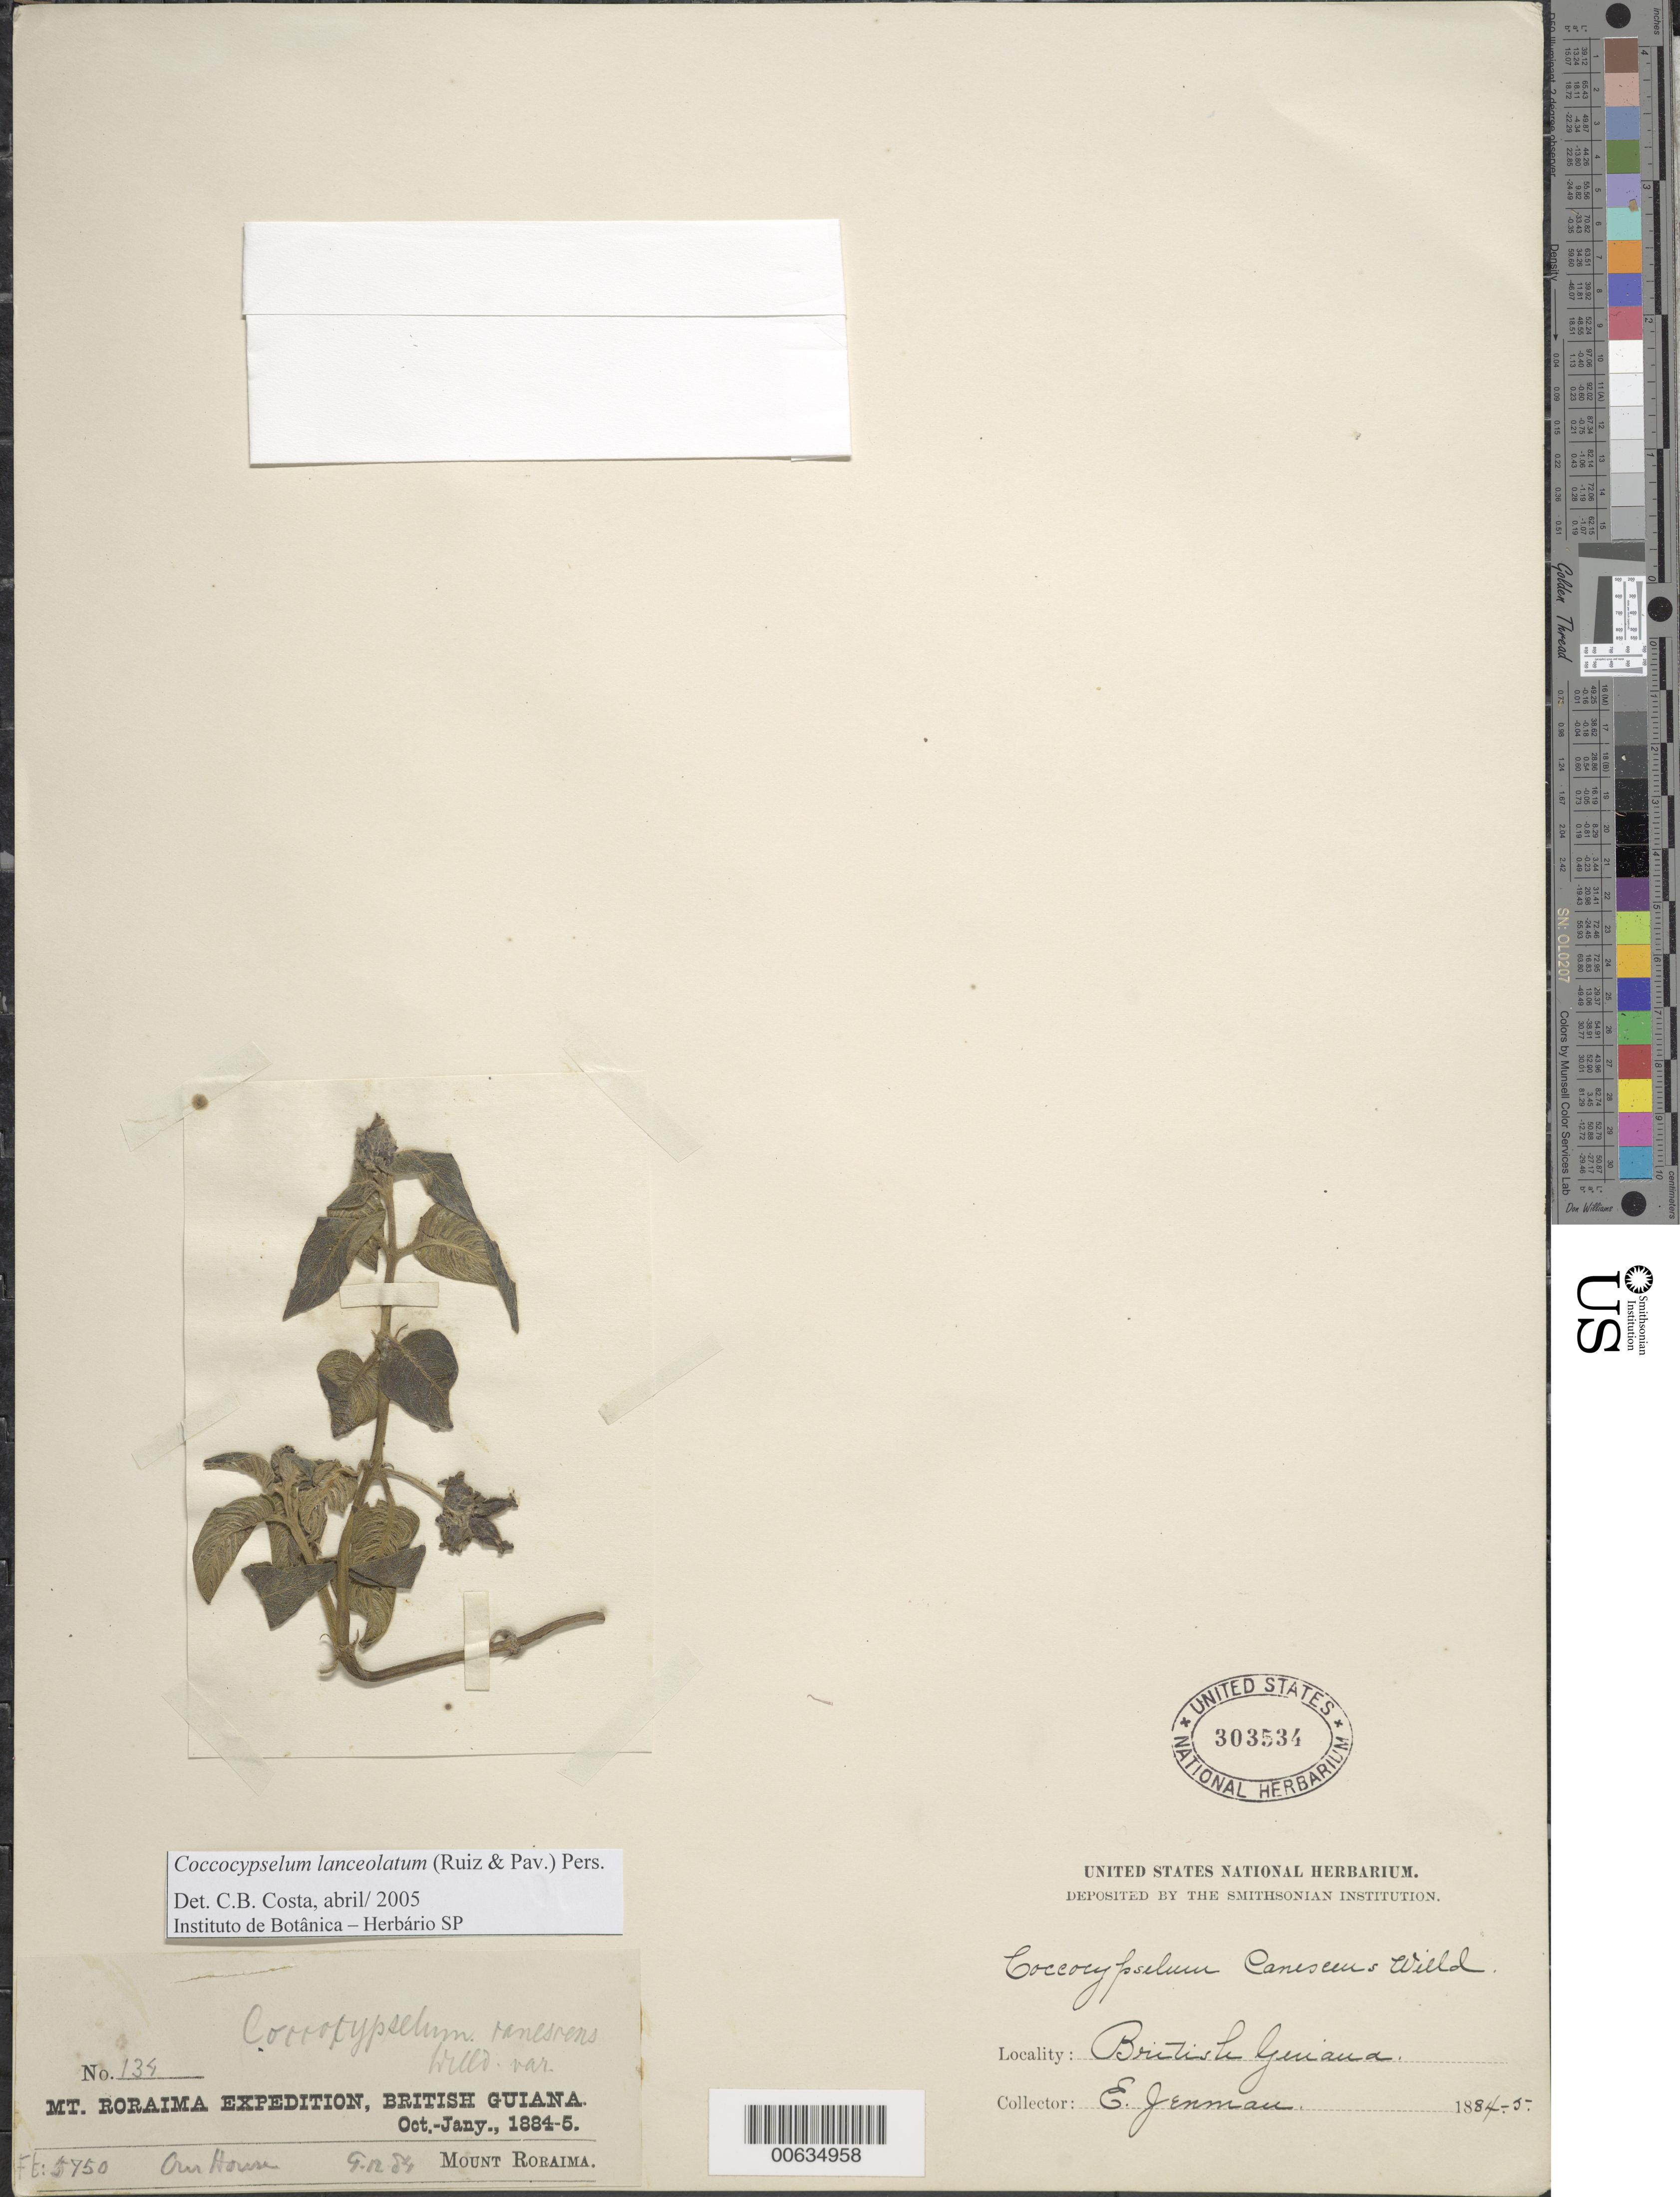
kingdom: Plantae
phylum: Tracheophyta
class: Magnoliopsida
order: Gentianales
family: Rubiaceae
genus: Coccocypselum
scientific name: Coccocypselum lanceolatum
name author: (Ruiz & Pav.) Pers.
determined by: Costa, C. B.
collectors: G. S. Jenman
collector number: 134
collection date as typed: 9 December 1884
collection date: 1884-12-09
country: Guyana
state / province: Cuyuni-Mazaruni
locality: Mt. Roraima, "Our House"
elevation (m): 1753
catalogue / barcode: US 303534